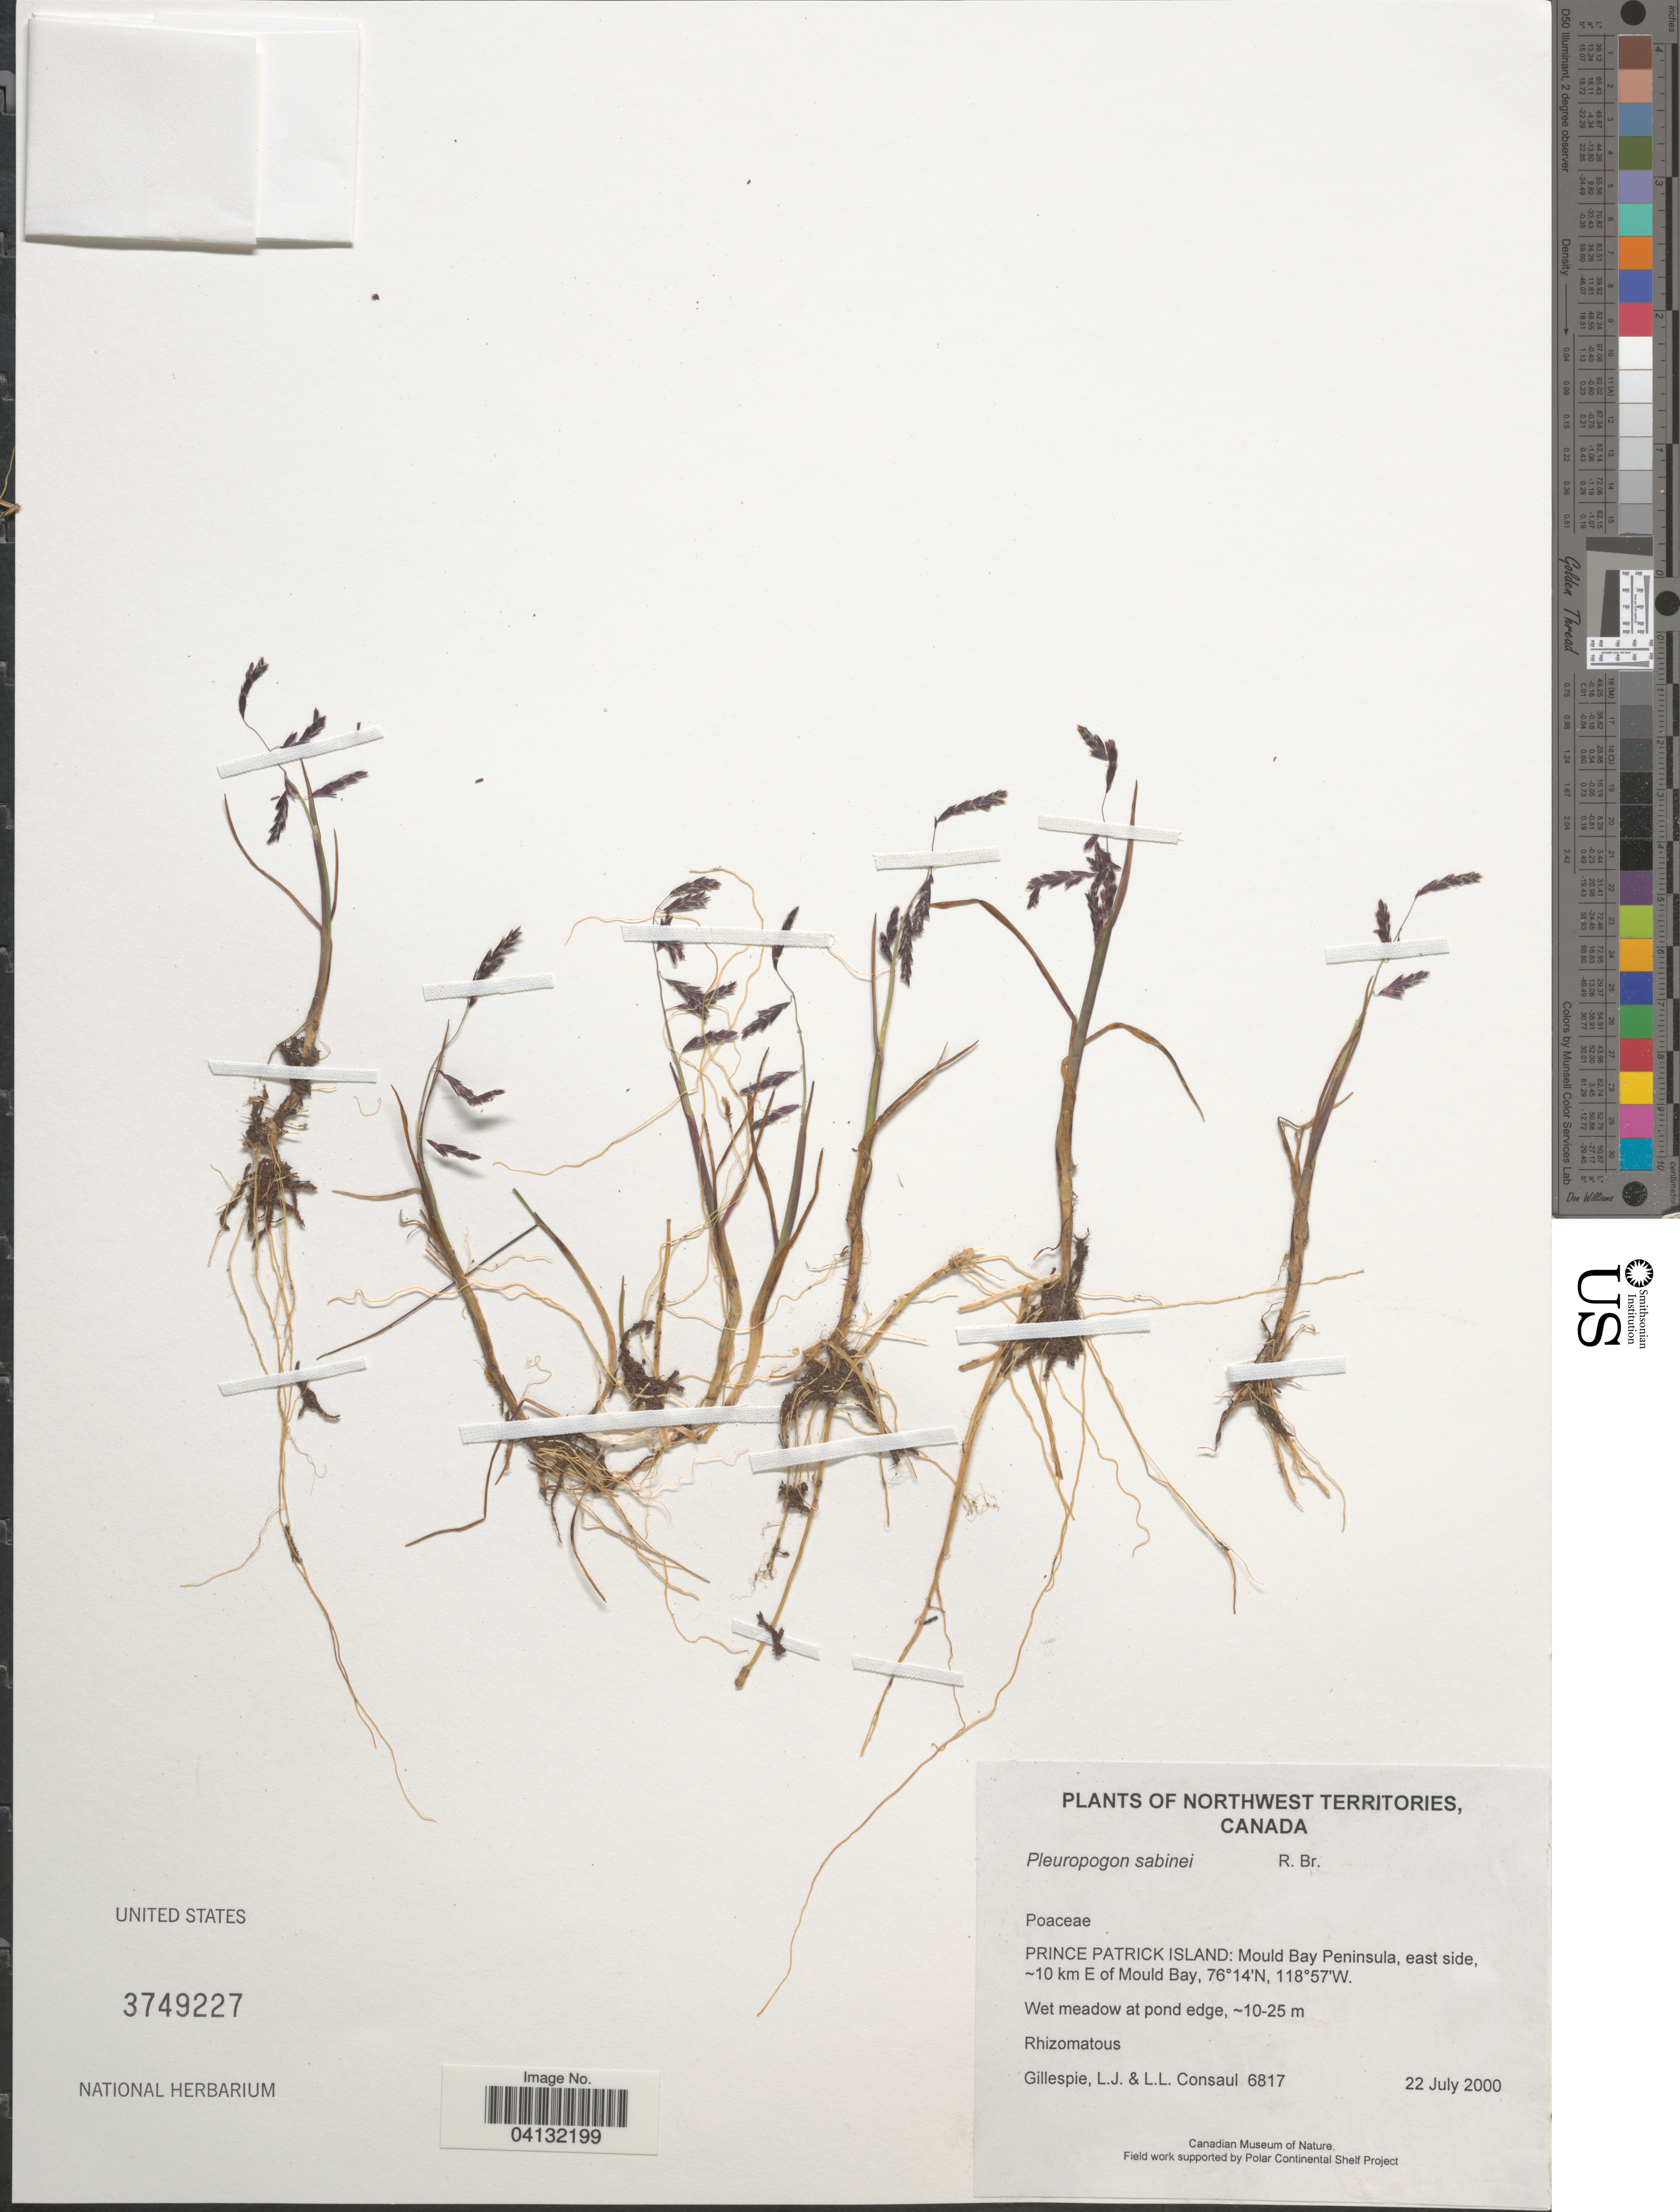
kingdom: Plantae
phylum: Tracheophyta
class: Liliopsida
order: Poales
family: Poaceae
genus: Pleuropogon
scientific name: Pleuropogon sabinei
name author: R. Br.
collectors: L. Gillespie & L. Consaul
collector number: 6817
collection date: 2000-07-22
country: Canada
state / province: Northwest Territories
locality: Prince Patrick Island: Mould Bay Peninsula, east side, :10 km E of Mould Bay.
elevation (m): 10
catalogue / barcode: US 3749227